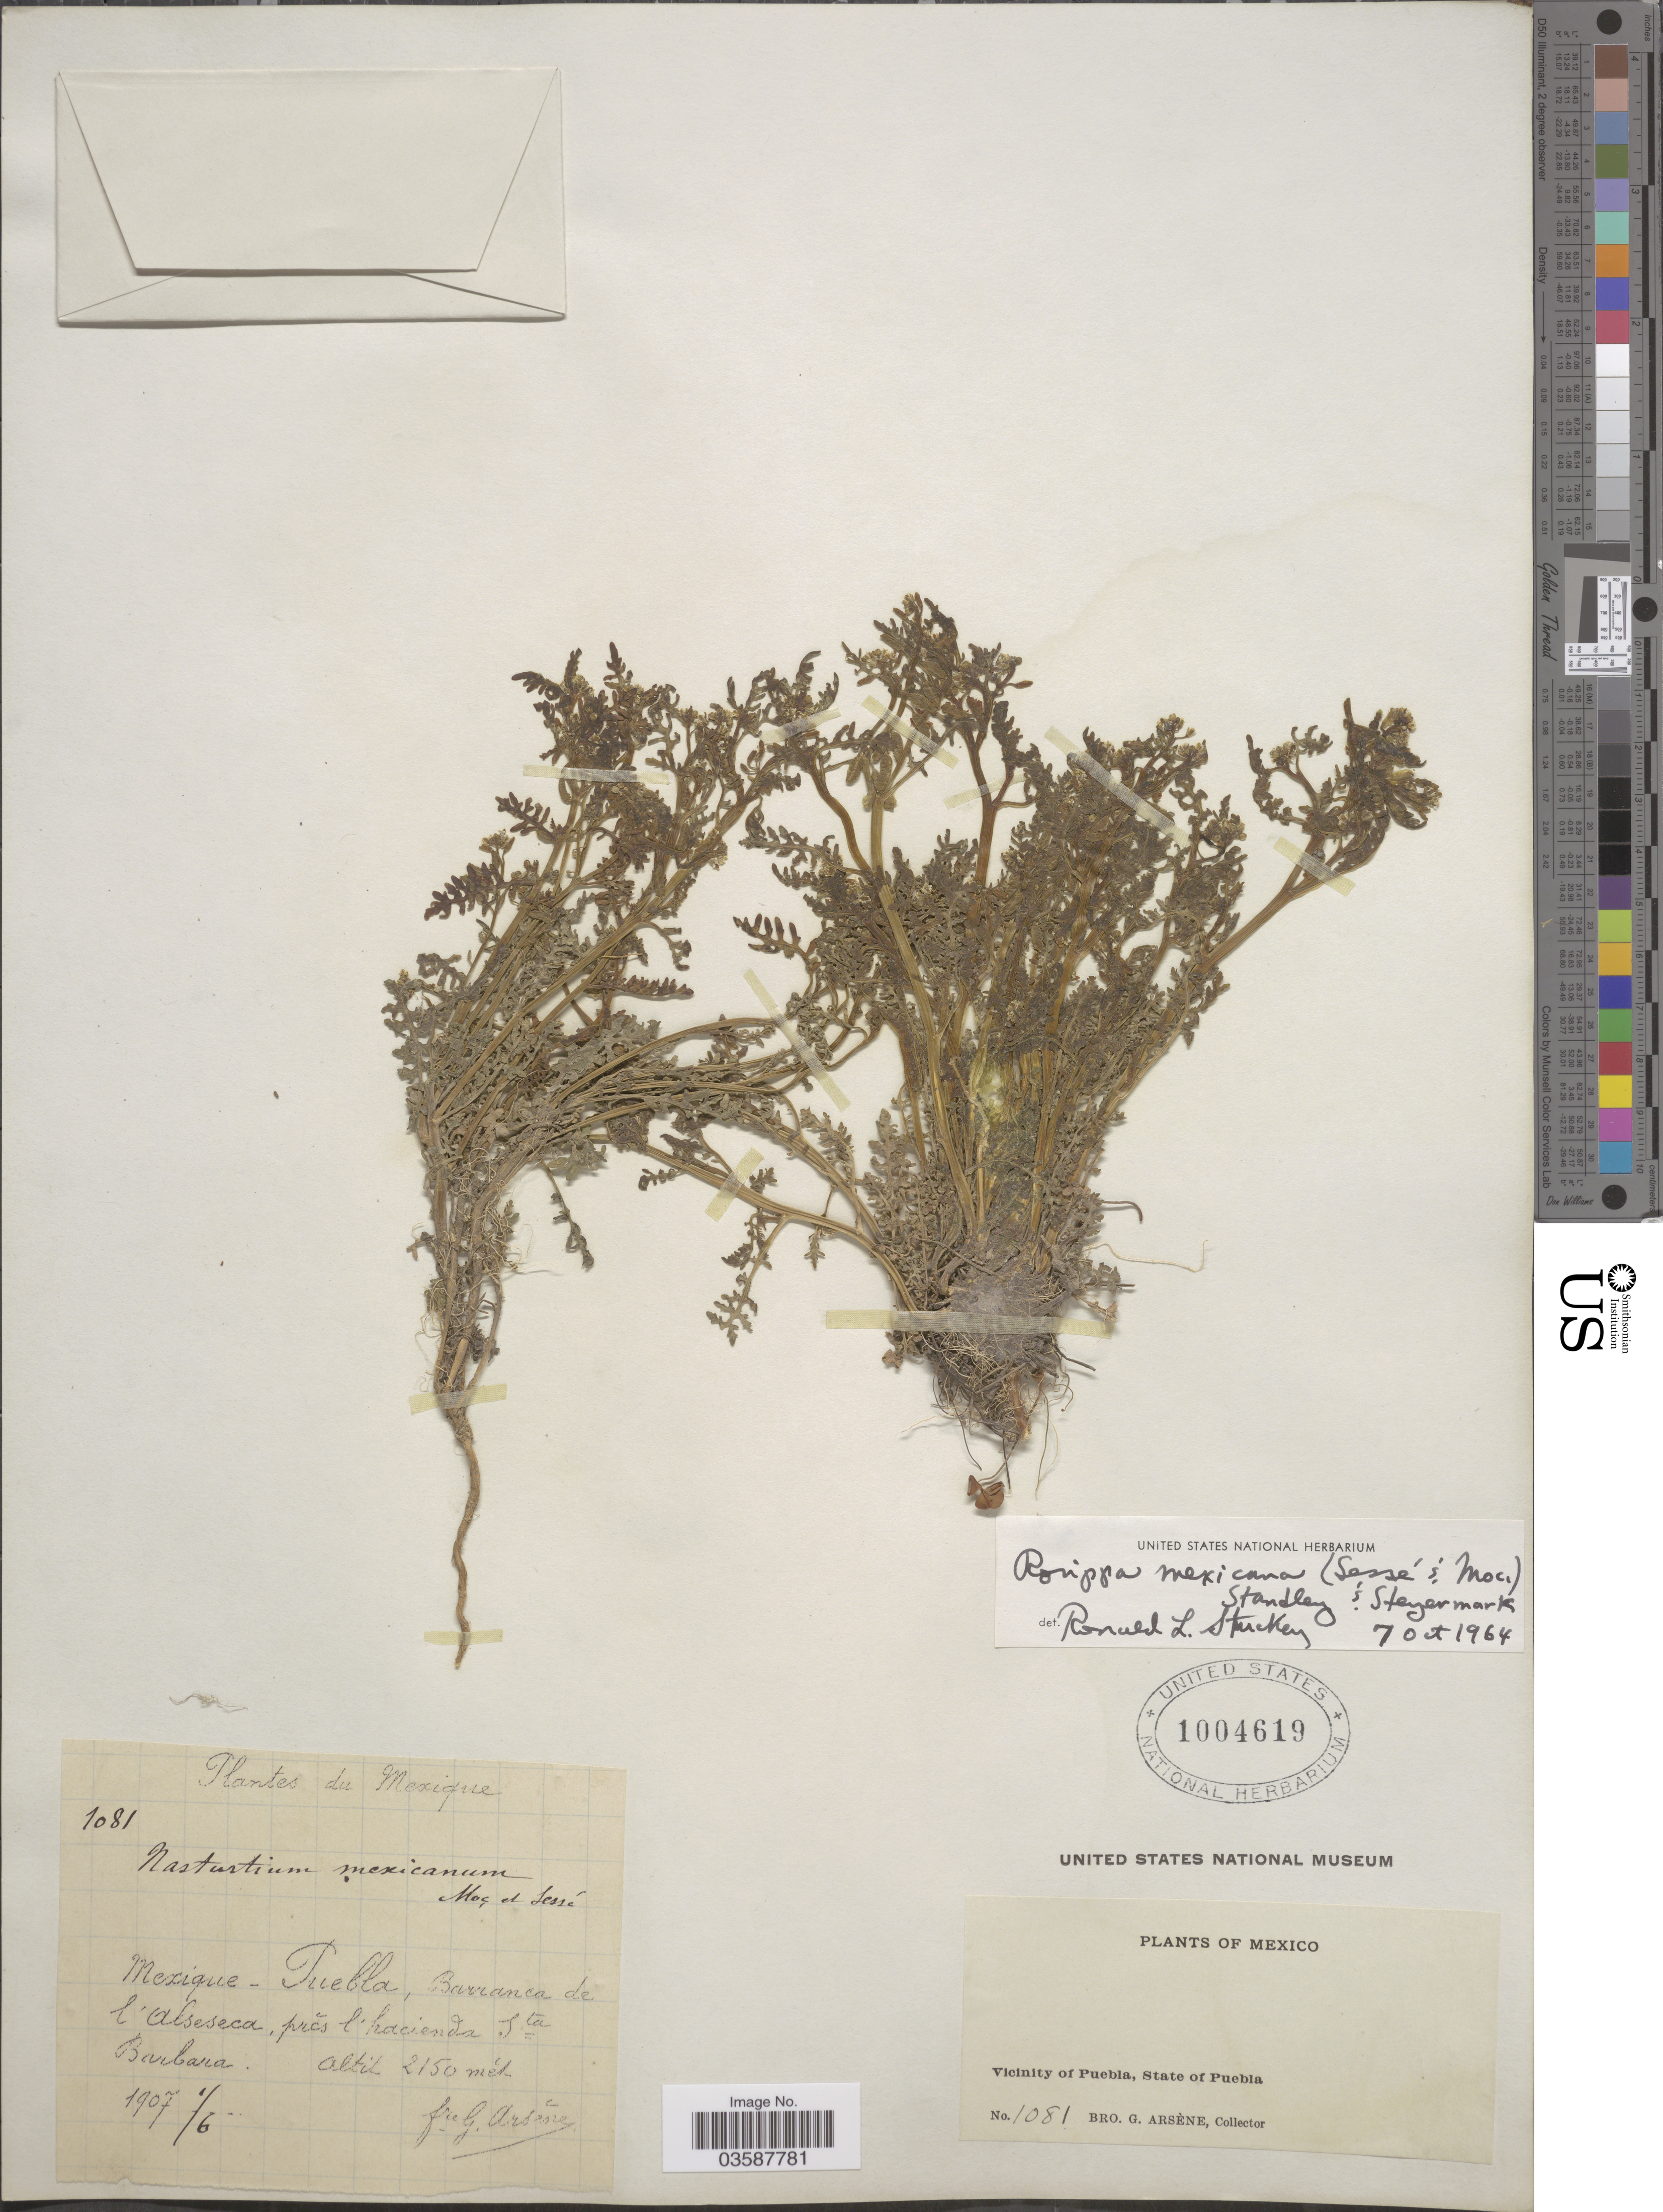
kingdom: Plantae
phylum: Tracheophyta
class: Magnoliopsida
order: Brassicales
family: Brassicaceae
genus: Rorippa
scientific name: Rorippa mexicana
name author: (Moc.) Standl. & Steyerm.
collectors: Bro. G. Arsène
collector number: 1081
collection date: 1907-06-01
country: Mexico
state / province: Puebla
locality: Barranca de l'Alseseca, près l'hacienda Sta Barbara. Vicinity of Puebla.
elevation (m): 2150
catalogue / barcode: US 1004619